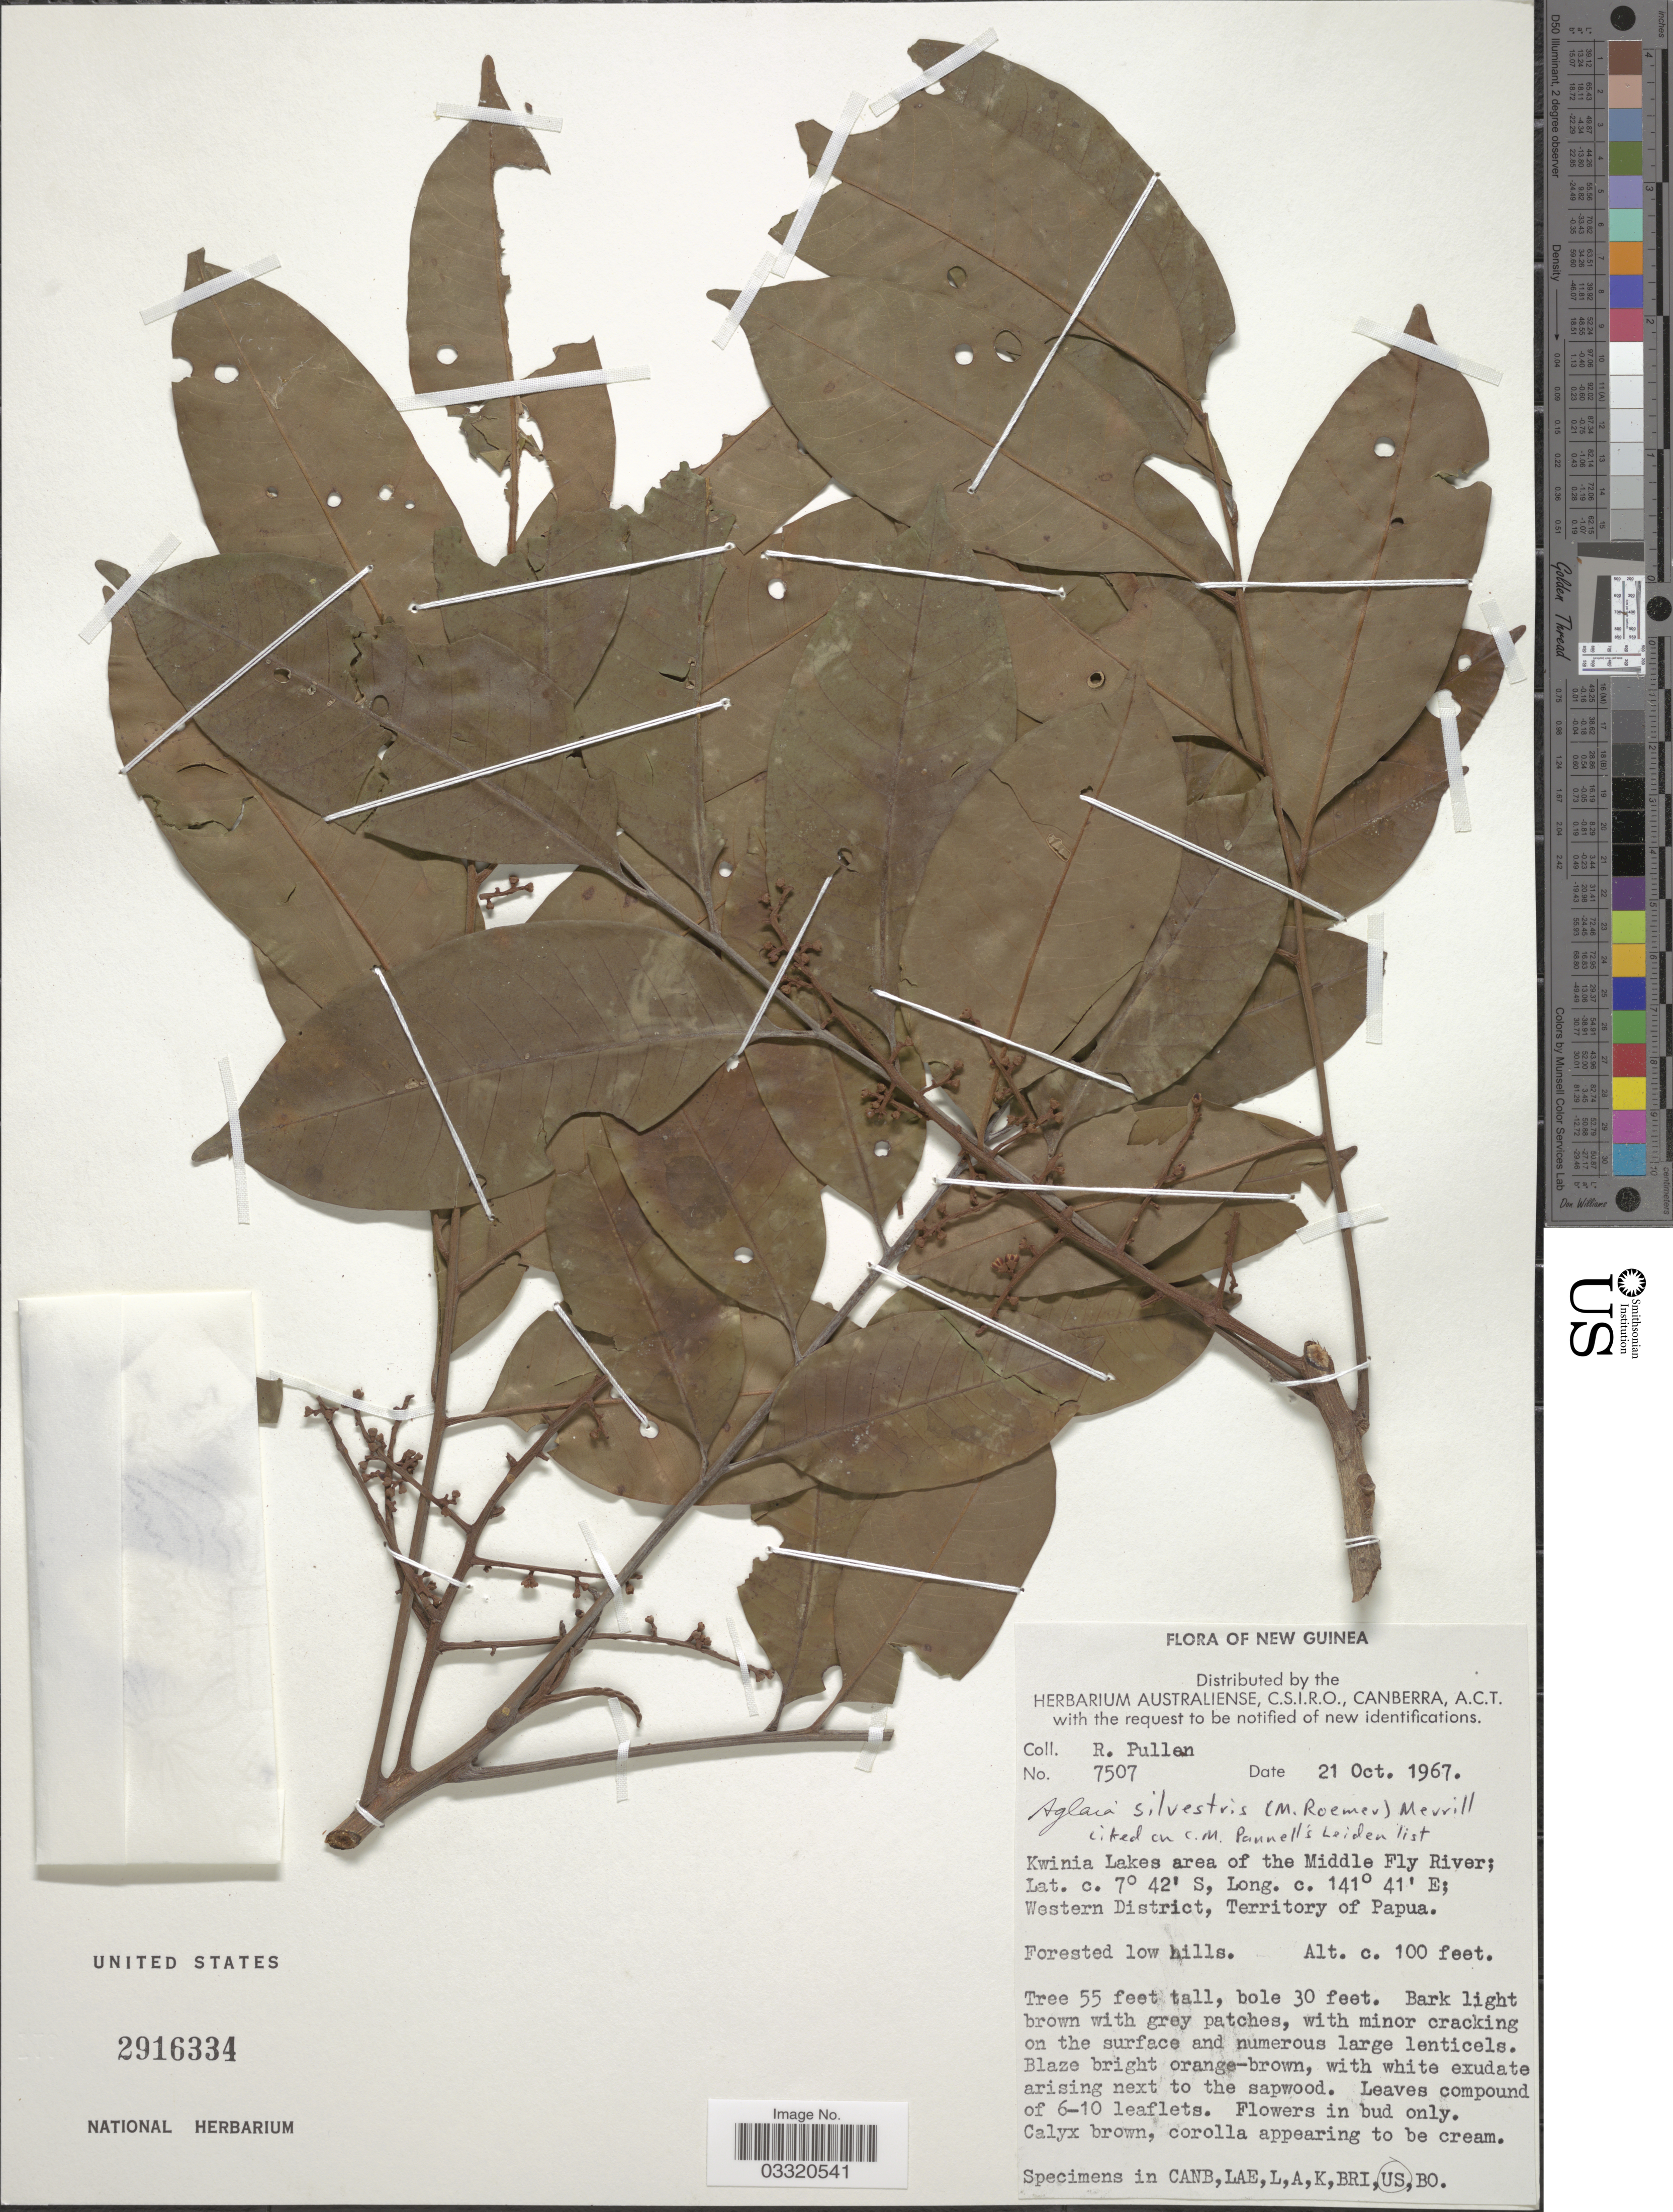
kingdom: Plantae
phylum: Tracheophyta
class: Magnoliopsida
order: Sapindales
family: Meliaceae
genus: Aglaia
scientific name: Aglaia silvestris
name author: (M. Roem.) Merr.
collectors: R. Pullen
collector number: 7507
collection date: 1967-10-21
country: Papua New Guinea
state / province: Manus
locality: New Guinea. Kwinia Lakes area of the Middle Fly River; Western District, Territory of Papua.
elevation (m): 30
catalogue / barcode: US 2916334